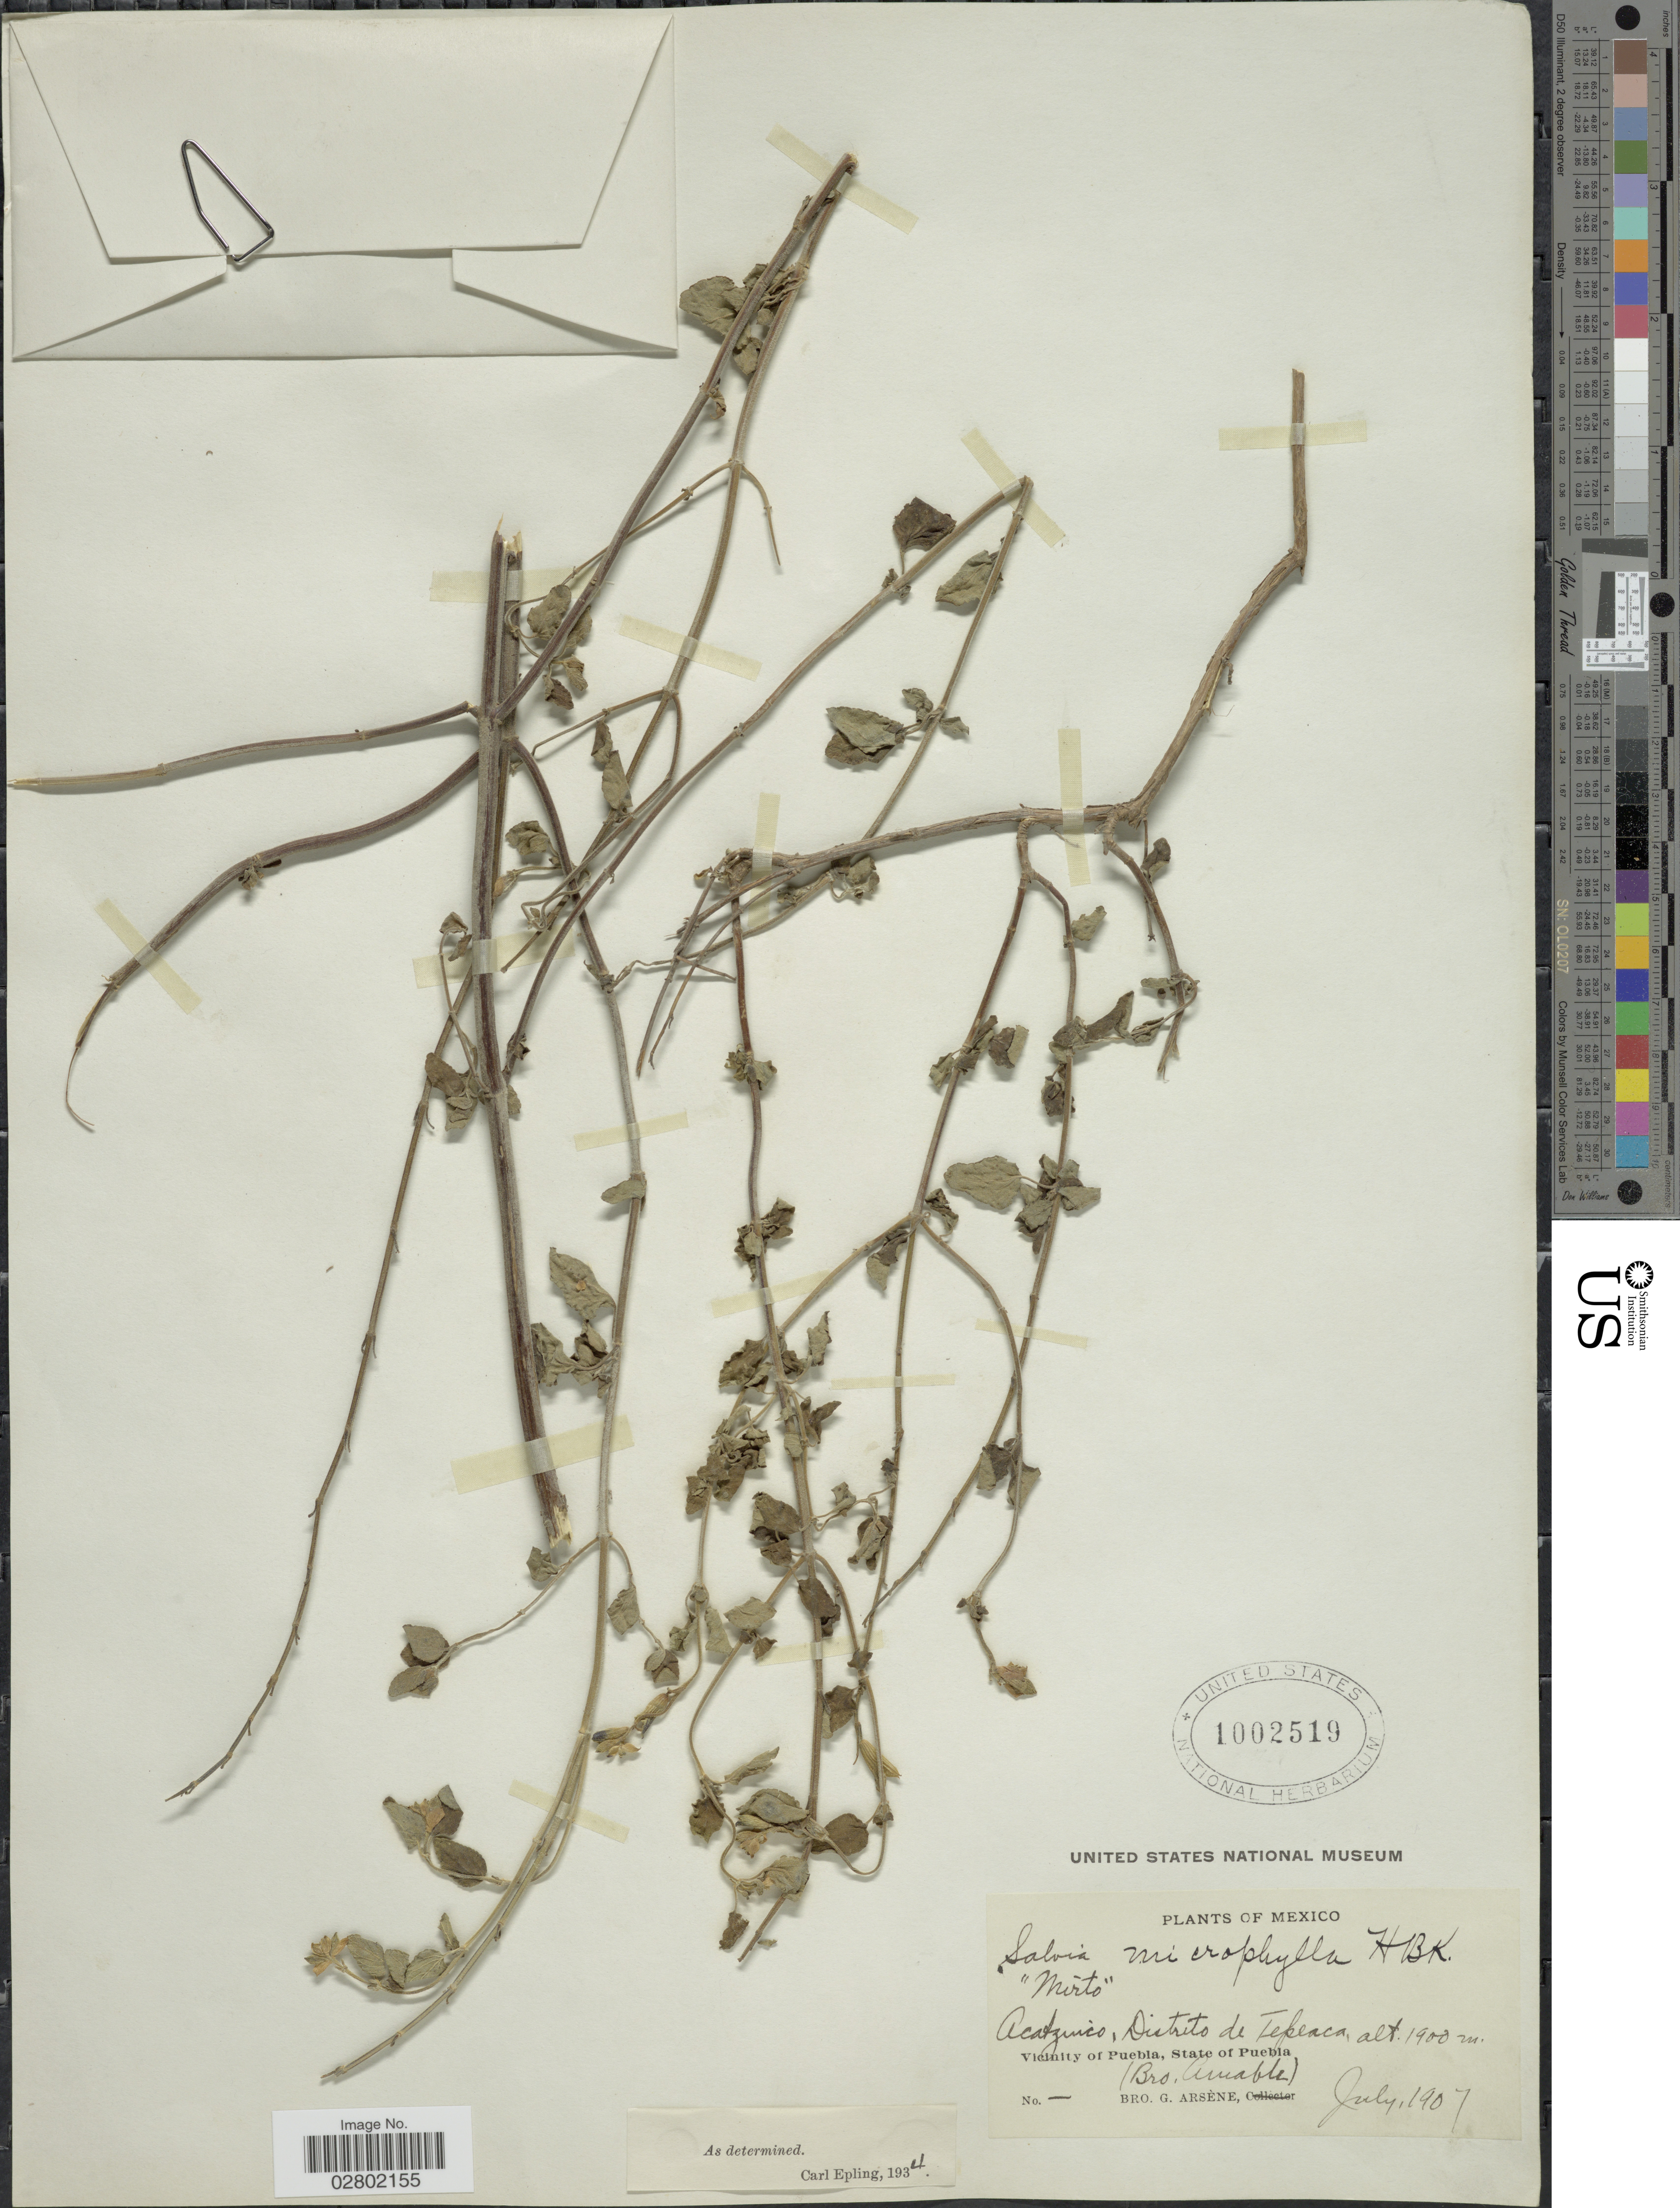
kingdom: Plantae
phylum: Tracheophyta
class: Magnoliopsida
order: Lamiales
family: Lamiaceae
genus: Salvia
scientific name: Salvia microphylla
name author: Kunth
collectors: Bro. G. Arsène & B. Amable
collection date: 1907-07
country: Mexico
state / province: Puebla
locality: Acatzinco, Distrito de Tepeaca, Vicinity of Puebla.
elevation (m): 1900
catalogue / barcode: US 1002519